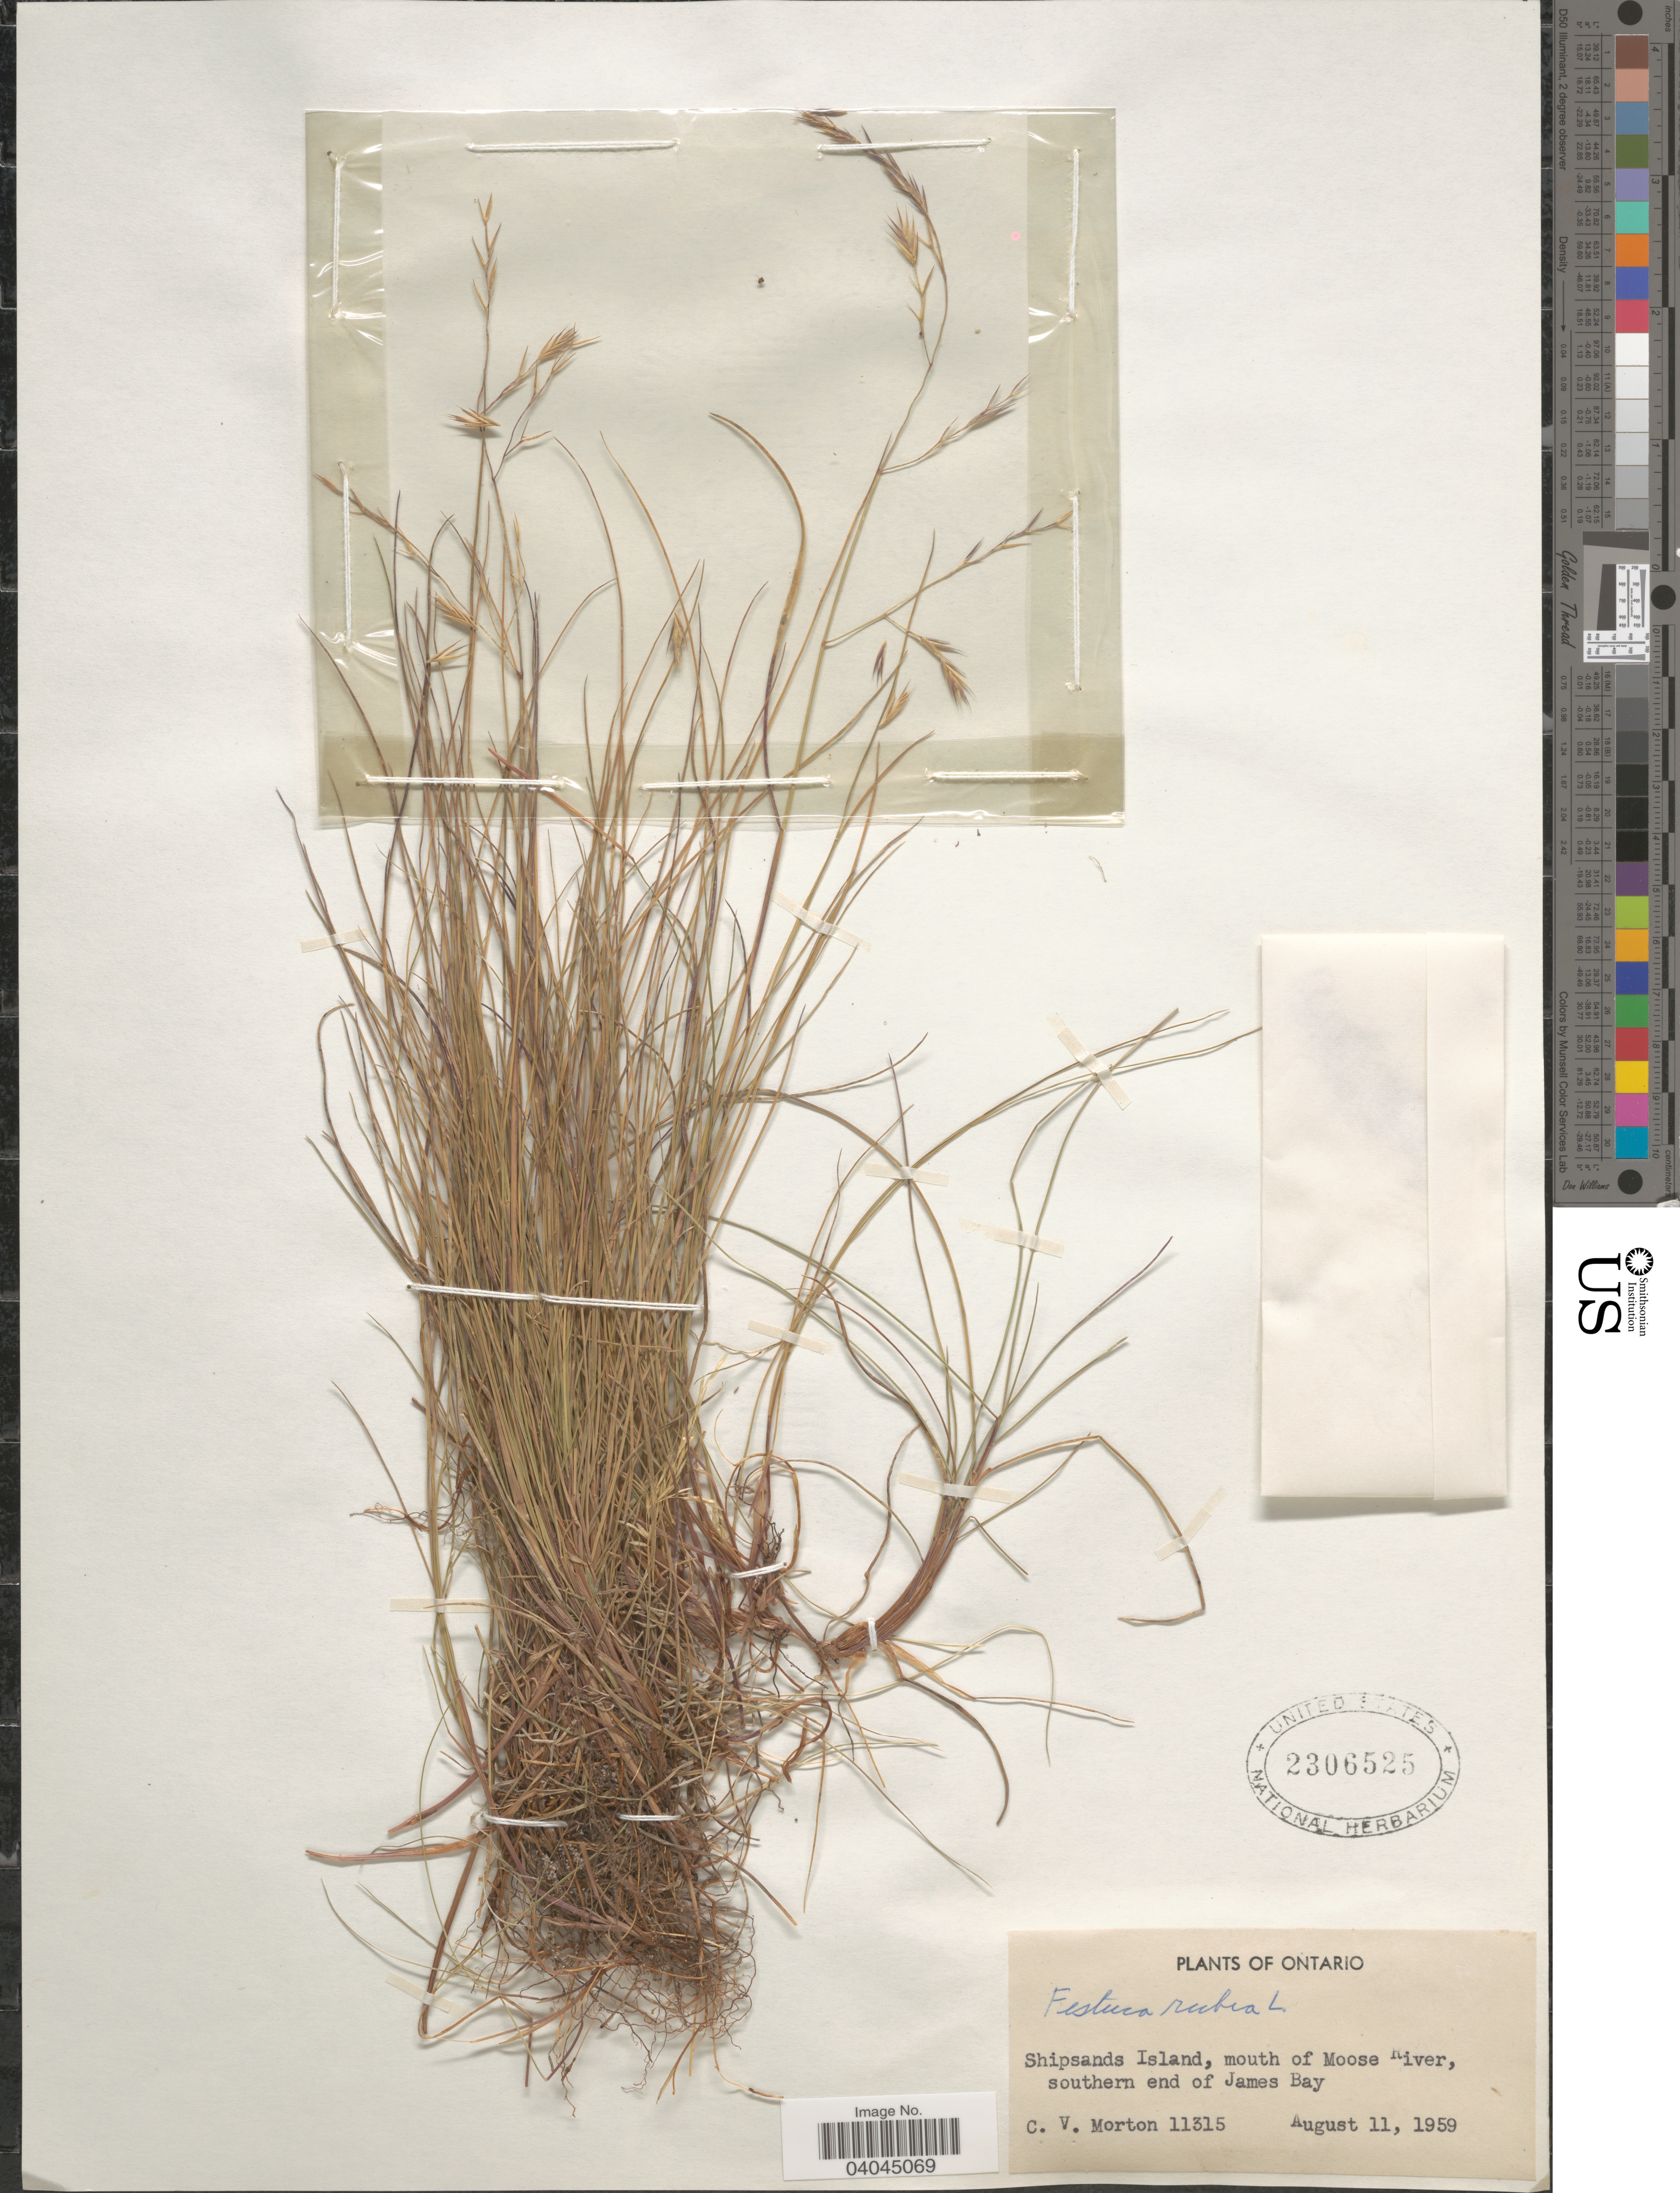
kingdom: Plantae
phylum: Tracheophyta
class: Liliopsida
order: Poales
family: Poaceae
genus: Festuca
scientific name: Festuca rubra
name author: L.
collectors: C. V. Morton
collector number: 11315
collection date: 1959-08-11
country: Canada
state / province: Ontario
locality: Shipsands Island, mouth of Moose River, southern end of James Bay.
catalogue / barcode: US 2306525